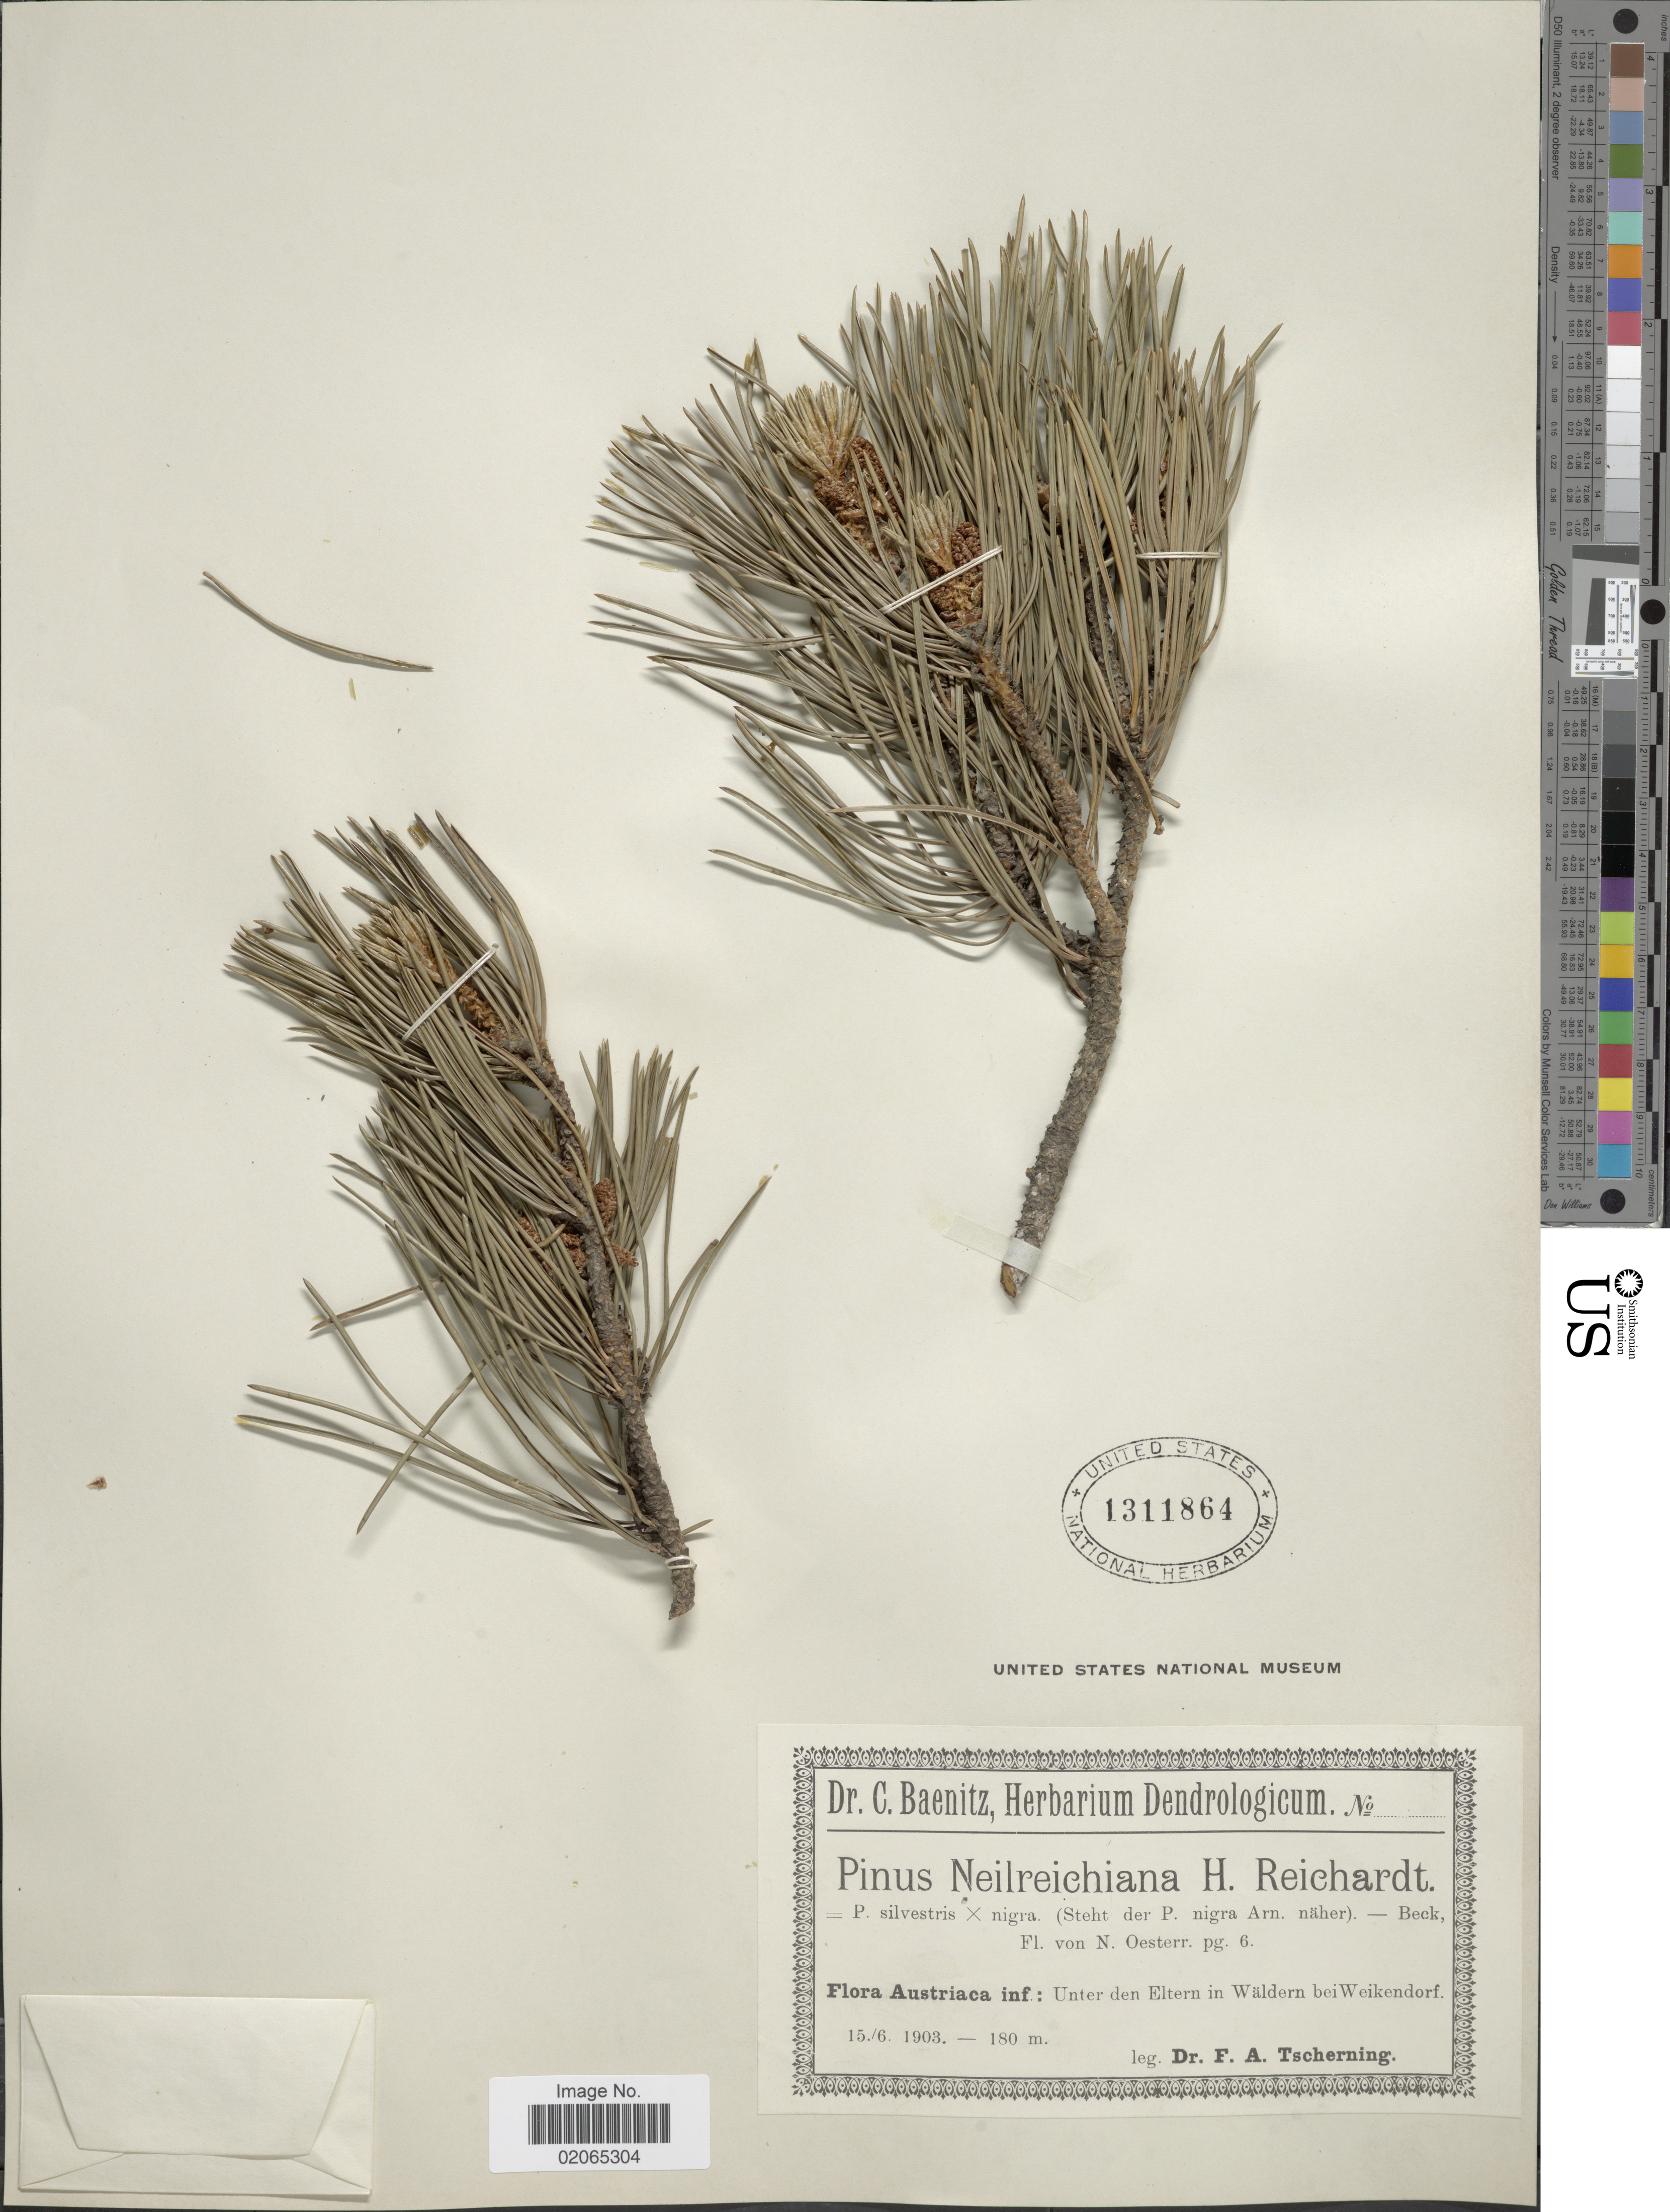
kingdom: Plantae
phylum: Tracheophyta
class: Pinopsida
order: Pinales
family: Pinaceae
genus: Pinus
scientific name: Pinus nigra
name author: Arnold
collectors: F. A. Tscherning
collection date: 1903-06-15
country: Austria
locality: Austriaca inf.: Unter den Eltern in Wäldern bei Weikendorf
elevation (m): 180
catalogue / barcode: US 1311864